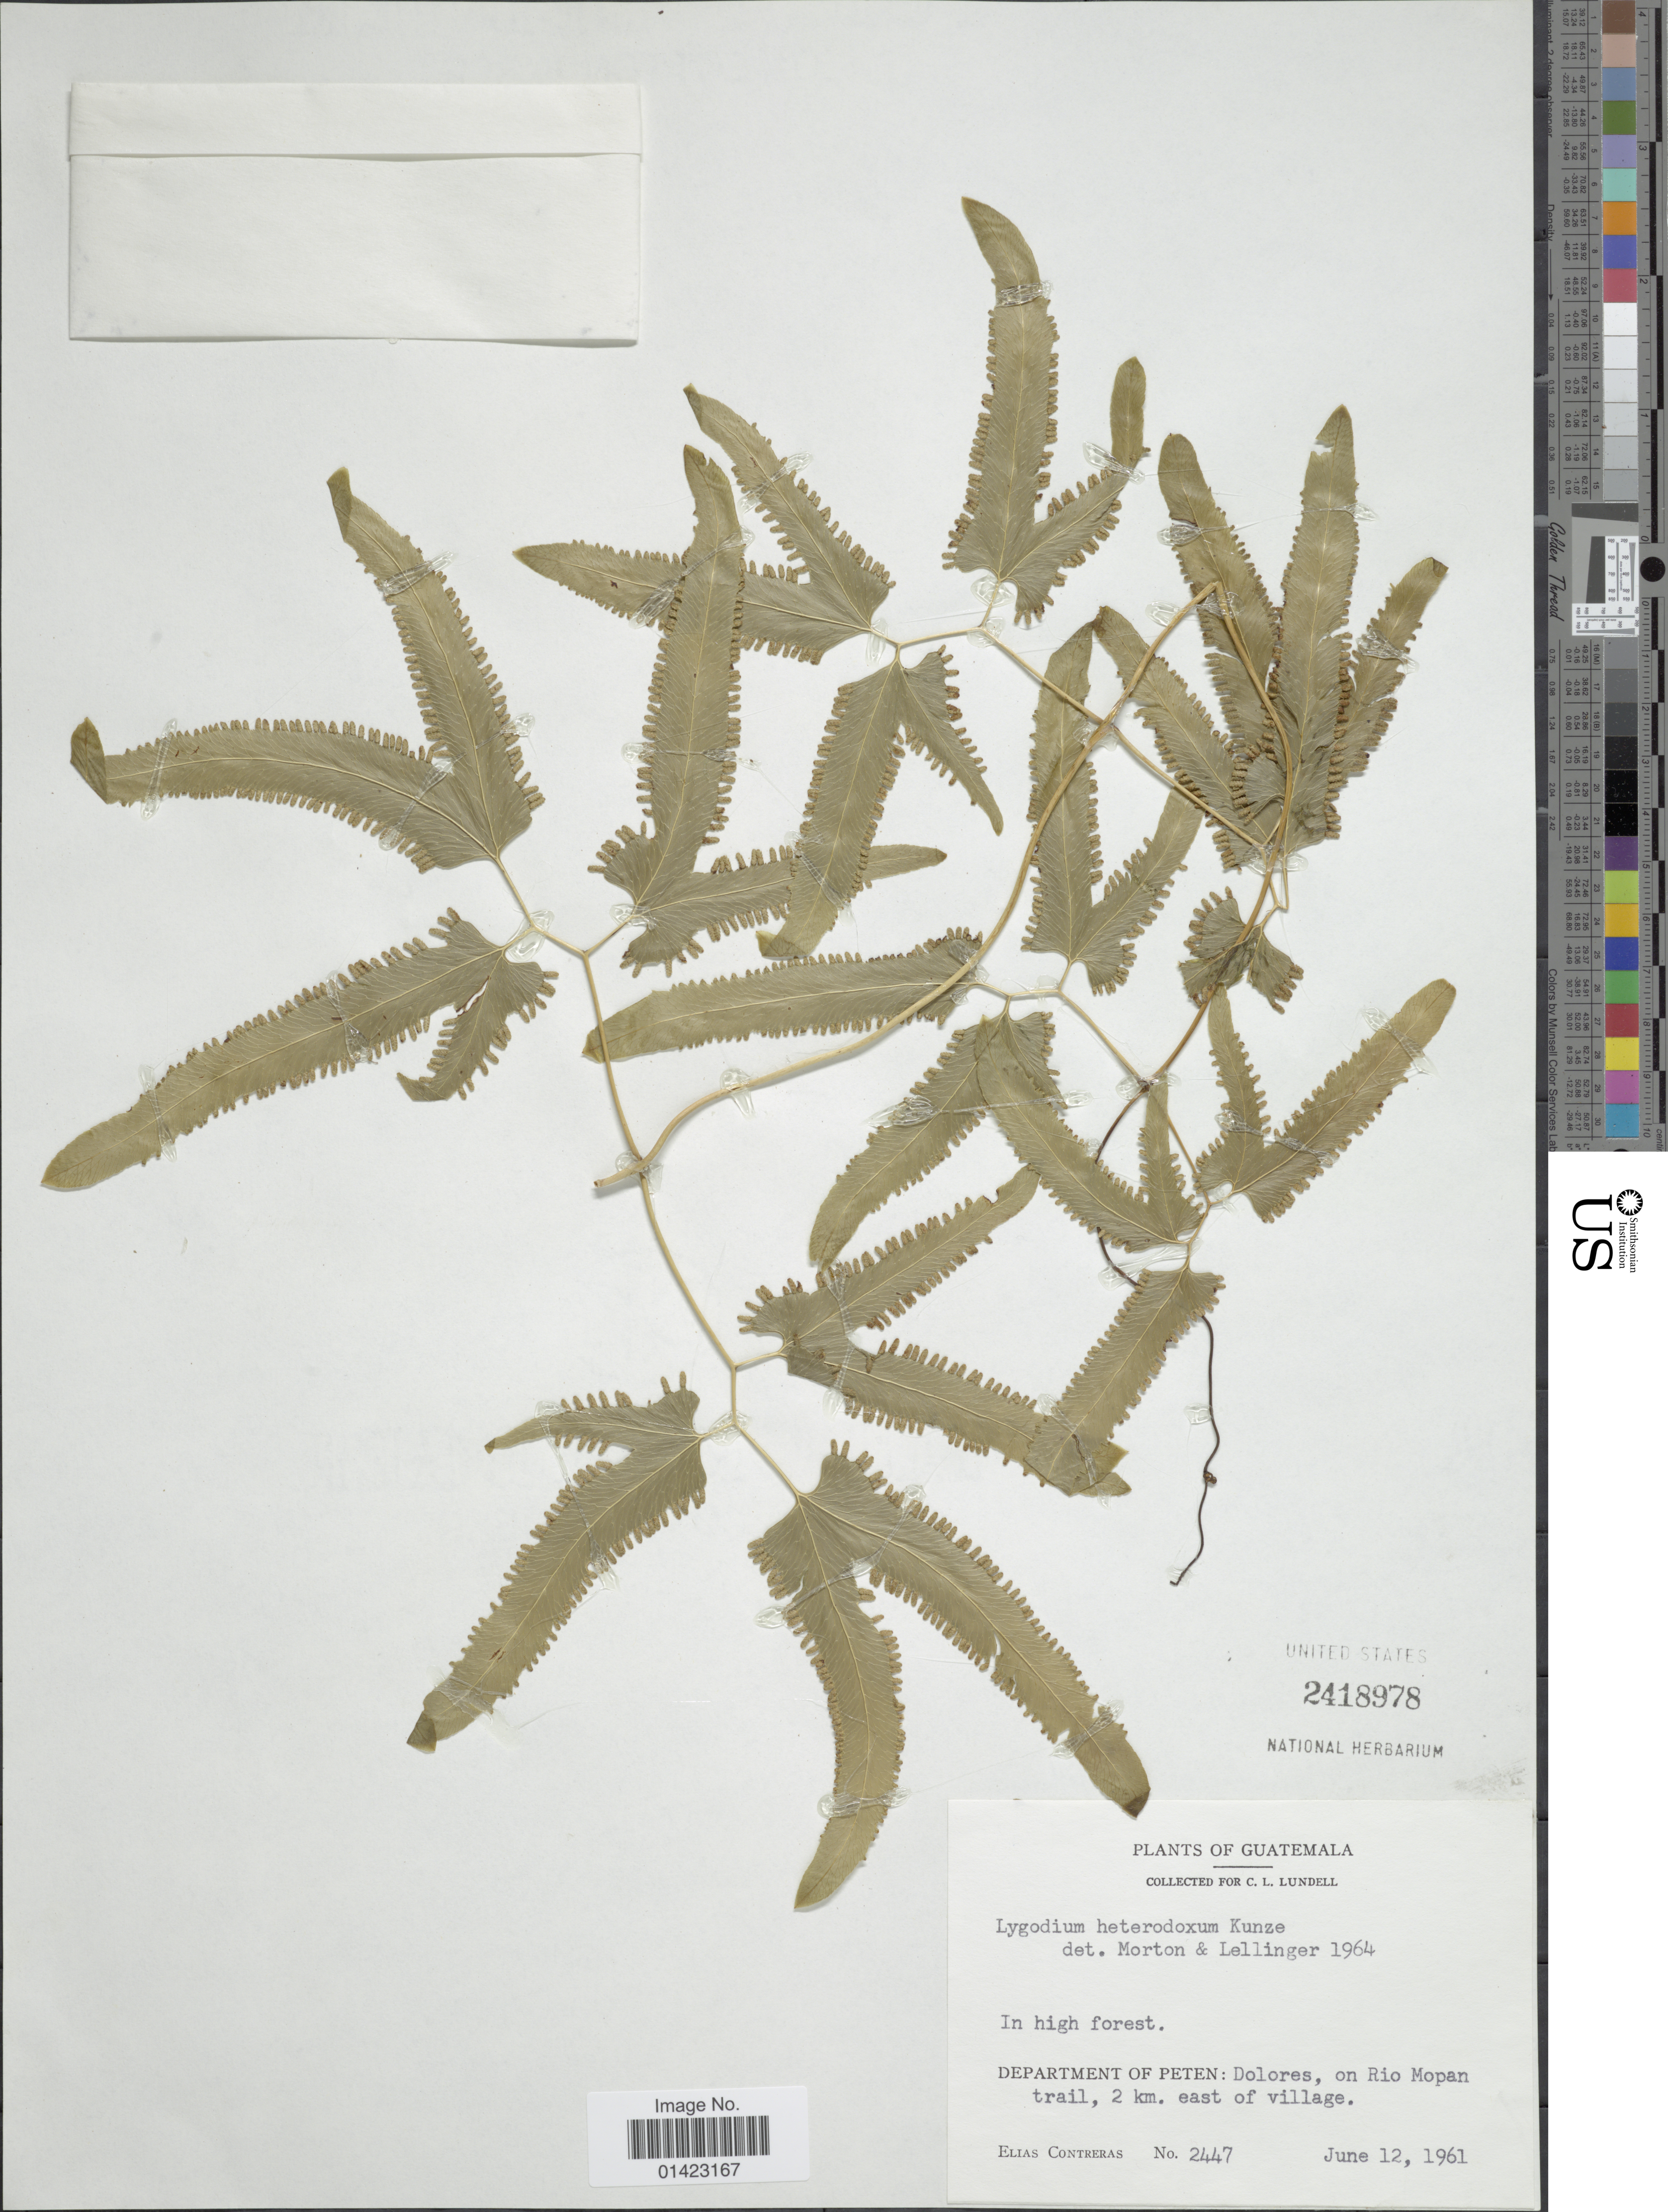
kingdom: Plantae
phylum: Tracheophyta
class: Polypodiopsida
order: Schizaeales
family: Lygodiaceae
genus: Lygodium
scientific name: Lygodium heterodoxum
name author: Kunze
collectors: E. Contreras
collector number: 2447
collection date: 1961-06-12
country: Guatemala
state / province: El Petén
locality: Department of Peten: Dolores, on Rio Mopan trail, 2km east of village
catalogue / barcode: US 2418978